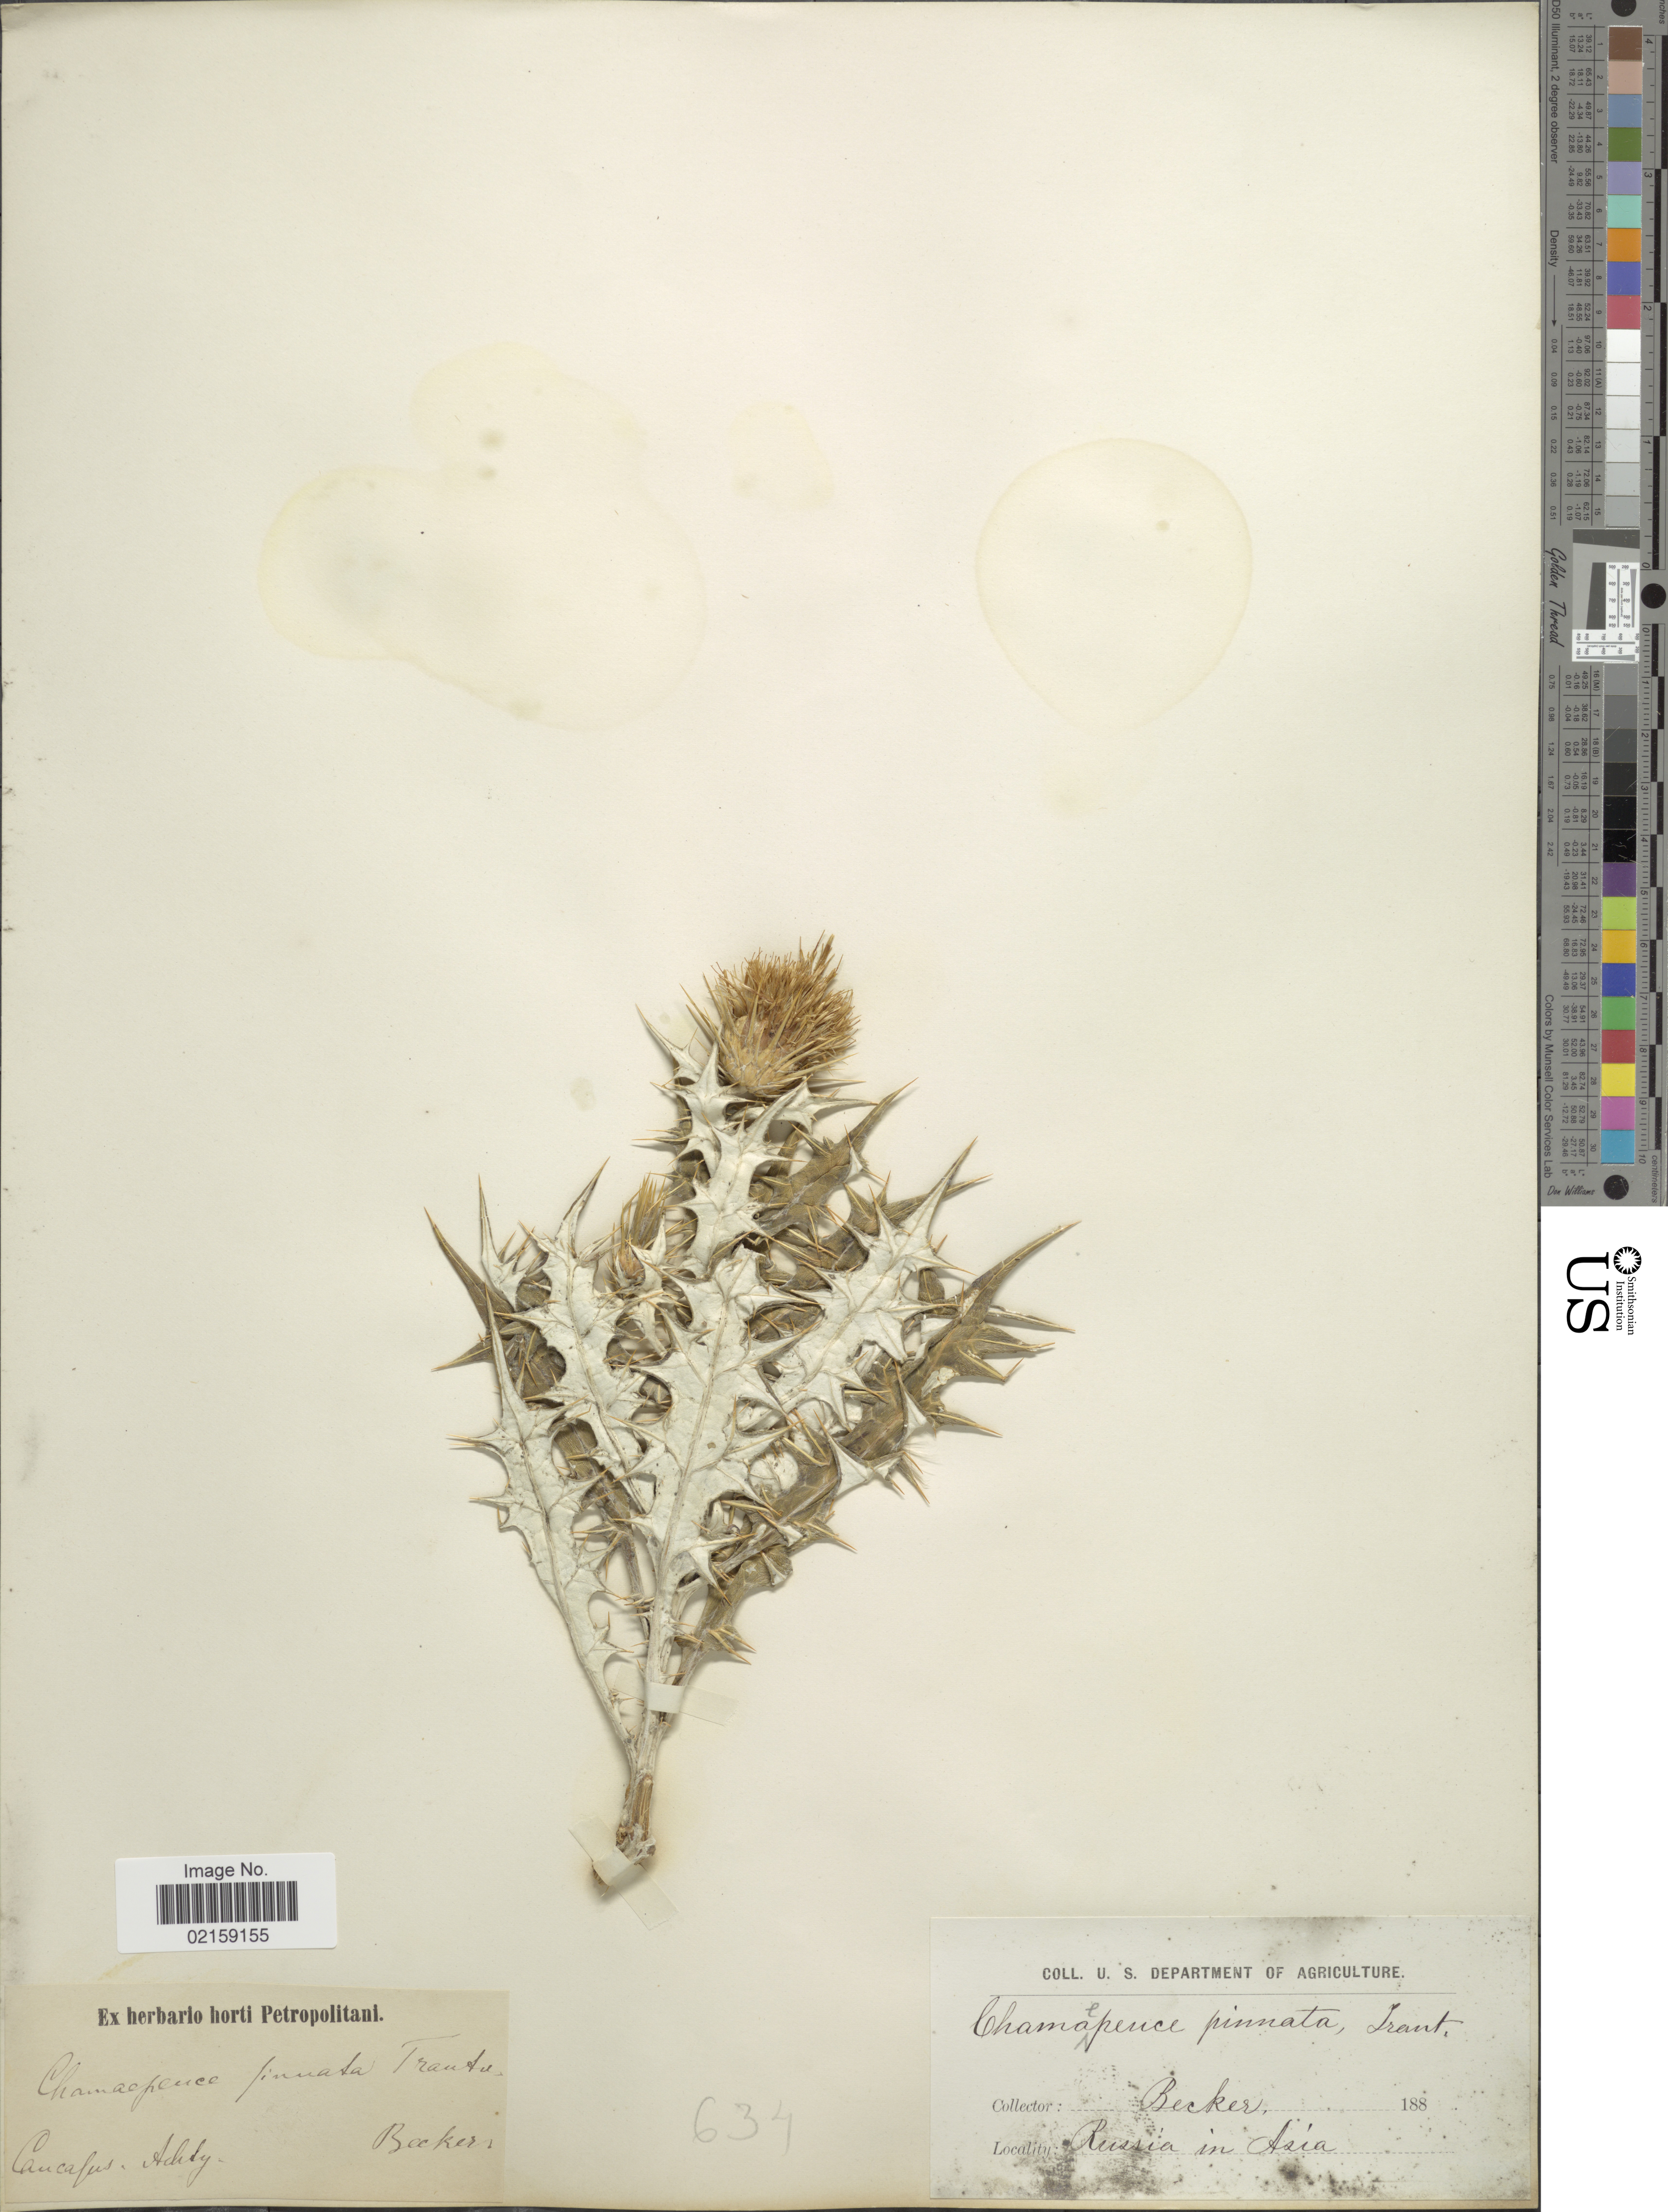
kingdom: Plantae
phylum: Tracheophyta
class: Magnoliopsida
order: Asterales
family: Asteraceae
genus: Ptilostemon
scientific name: Ptilostemon sp.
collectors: -. Becker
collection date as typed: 188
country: Russian Federation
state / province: Dagestan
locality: Russia in Asia, Caucasus, Achty.